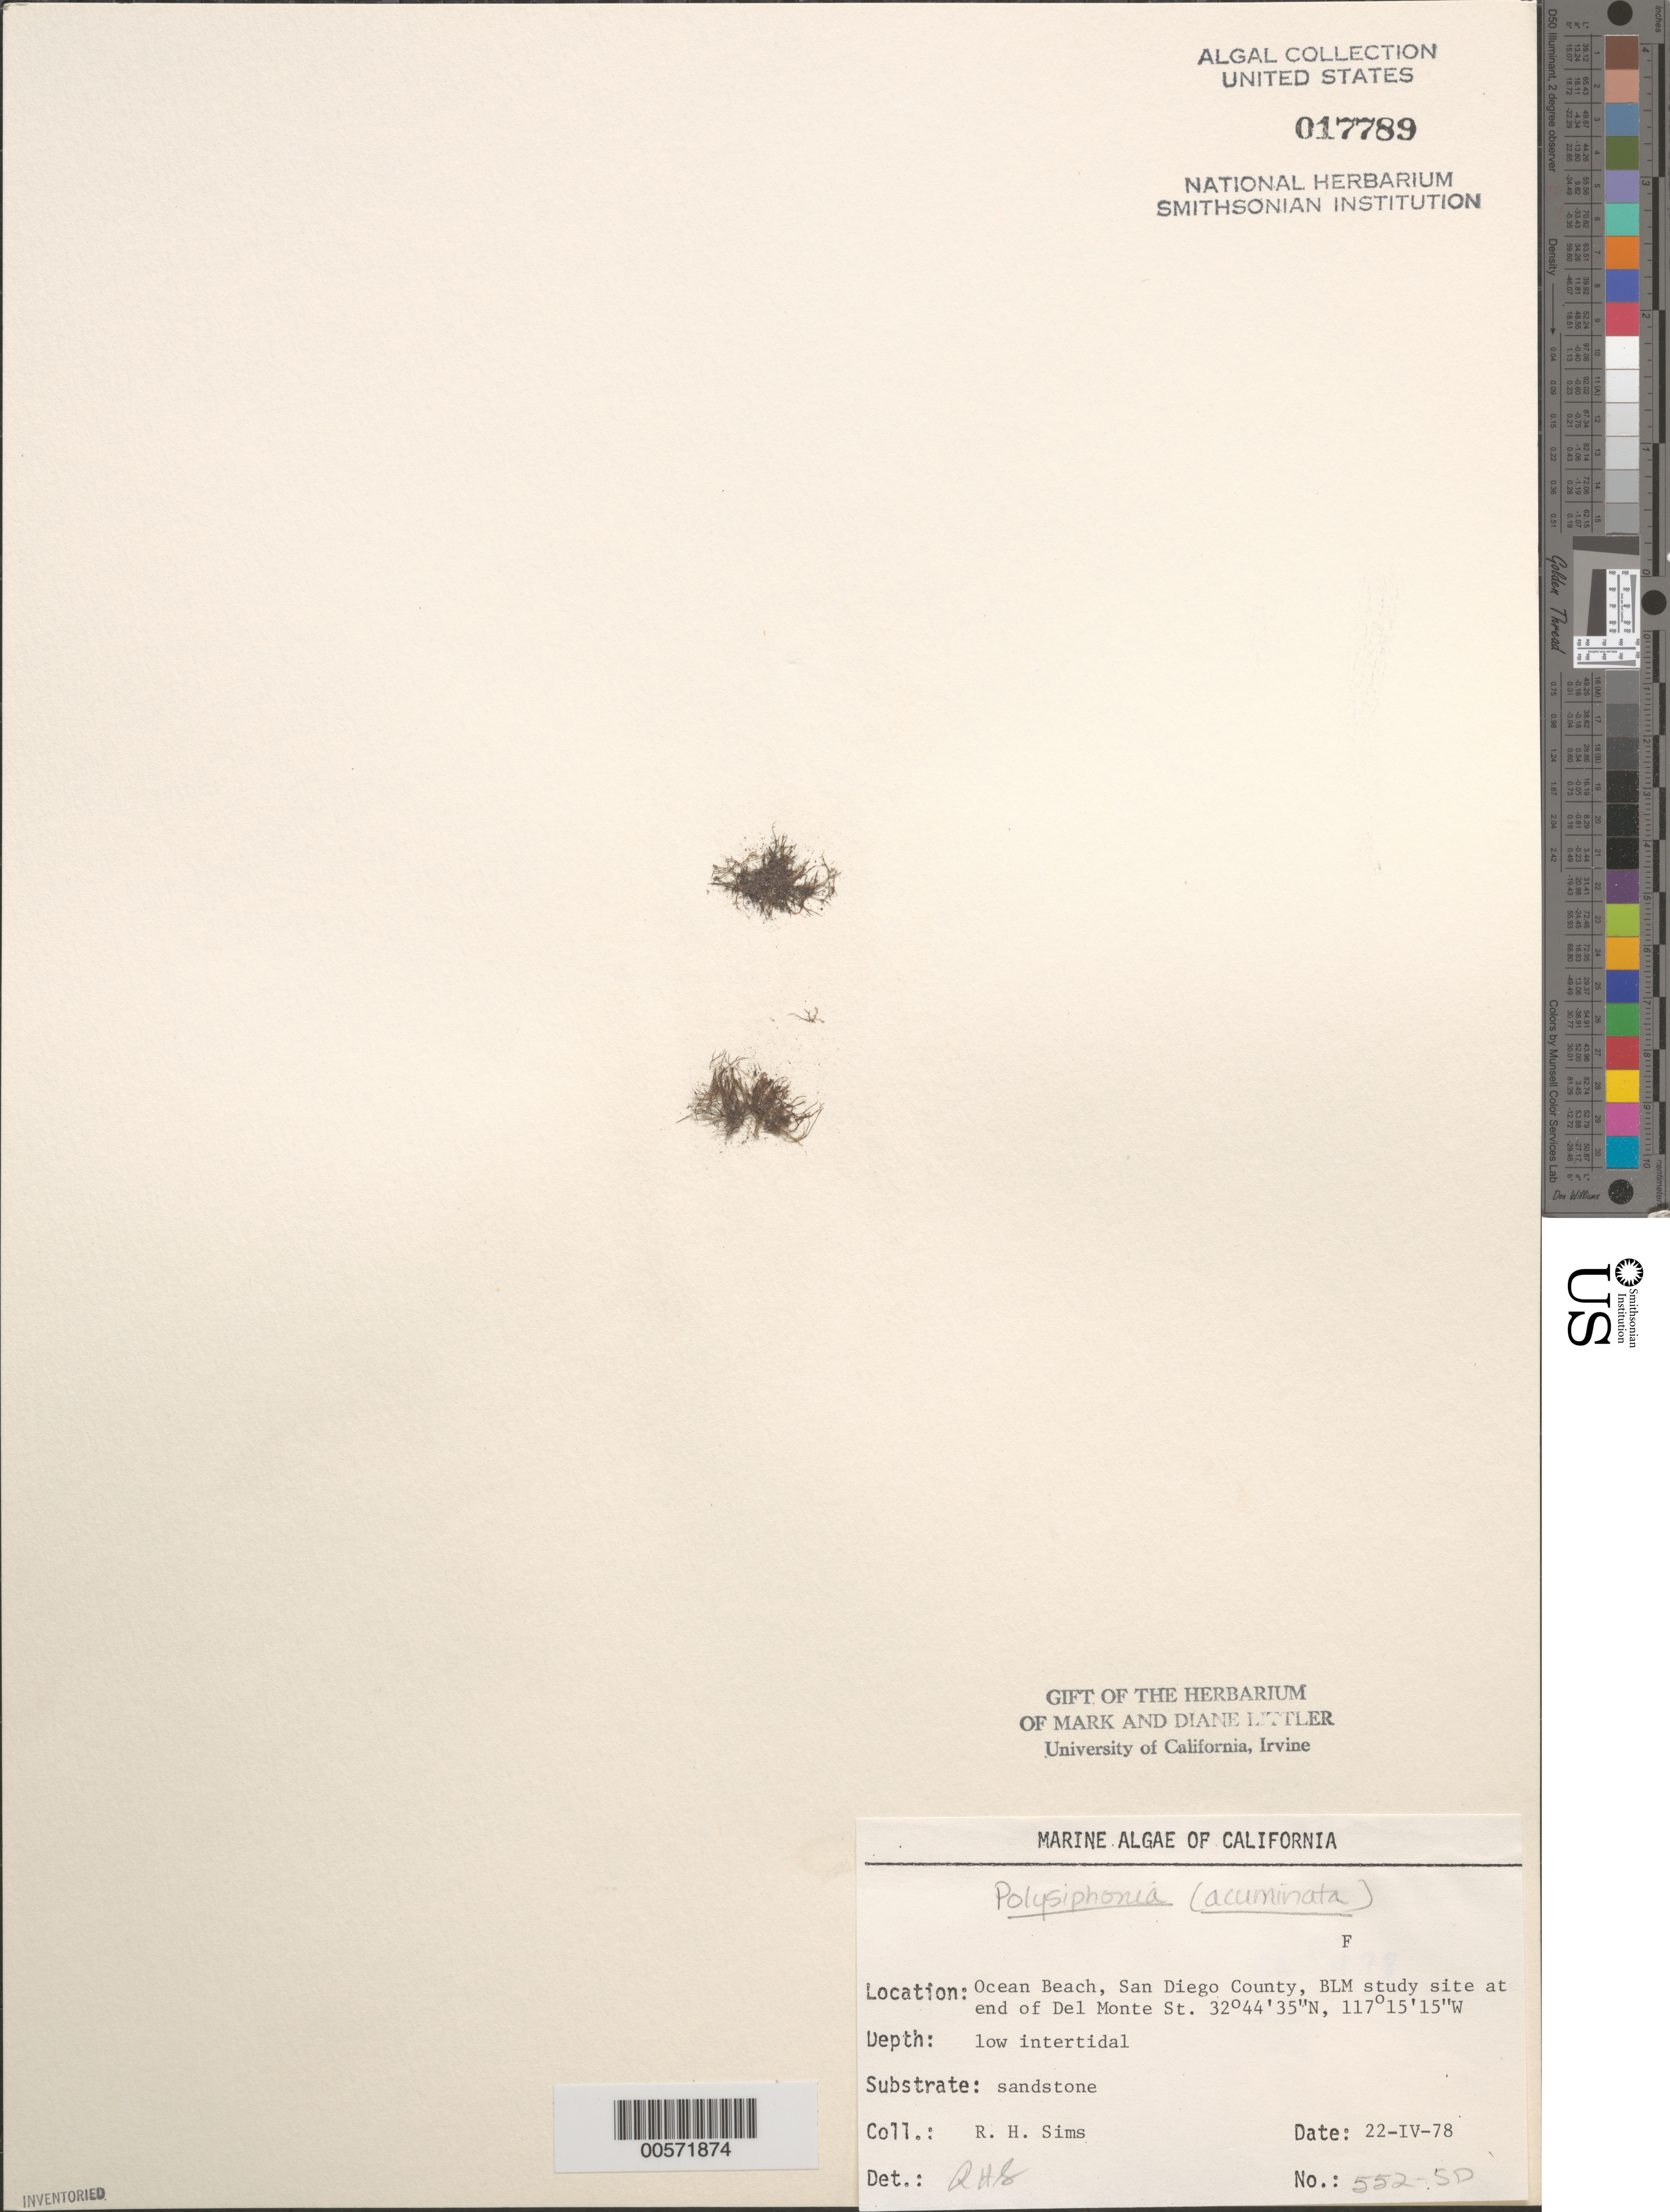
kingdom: Plantae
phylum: Rhodophyta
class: Florideophyceae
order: Ceramiales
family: Rhodomelaceae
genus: Polysiphonia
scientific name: Polysiphonia acuminata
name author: N.L. Gardner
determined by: Sims, Robert H.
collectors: R. H. Sims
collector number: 552-sd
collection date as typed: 22 Apr 1978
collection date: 1978-04-22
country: United States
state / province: California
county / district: San Diego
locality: Ocean Beach, end of Del Monte Street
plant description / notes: BLM-SOCALBIGHT Rocky Intertidal Survey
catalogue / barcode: US 17789